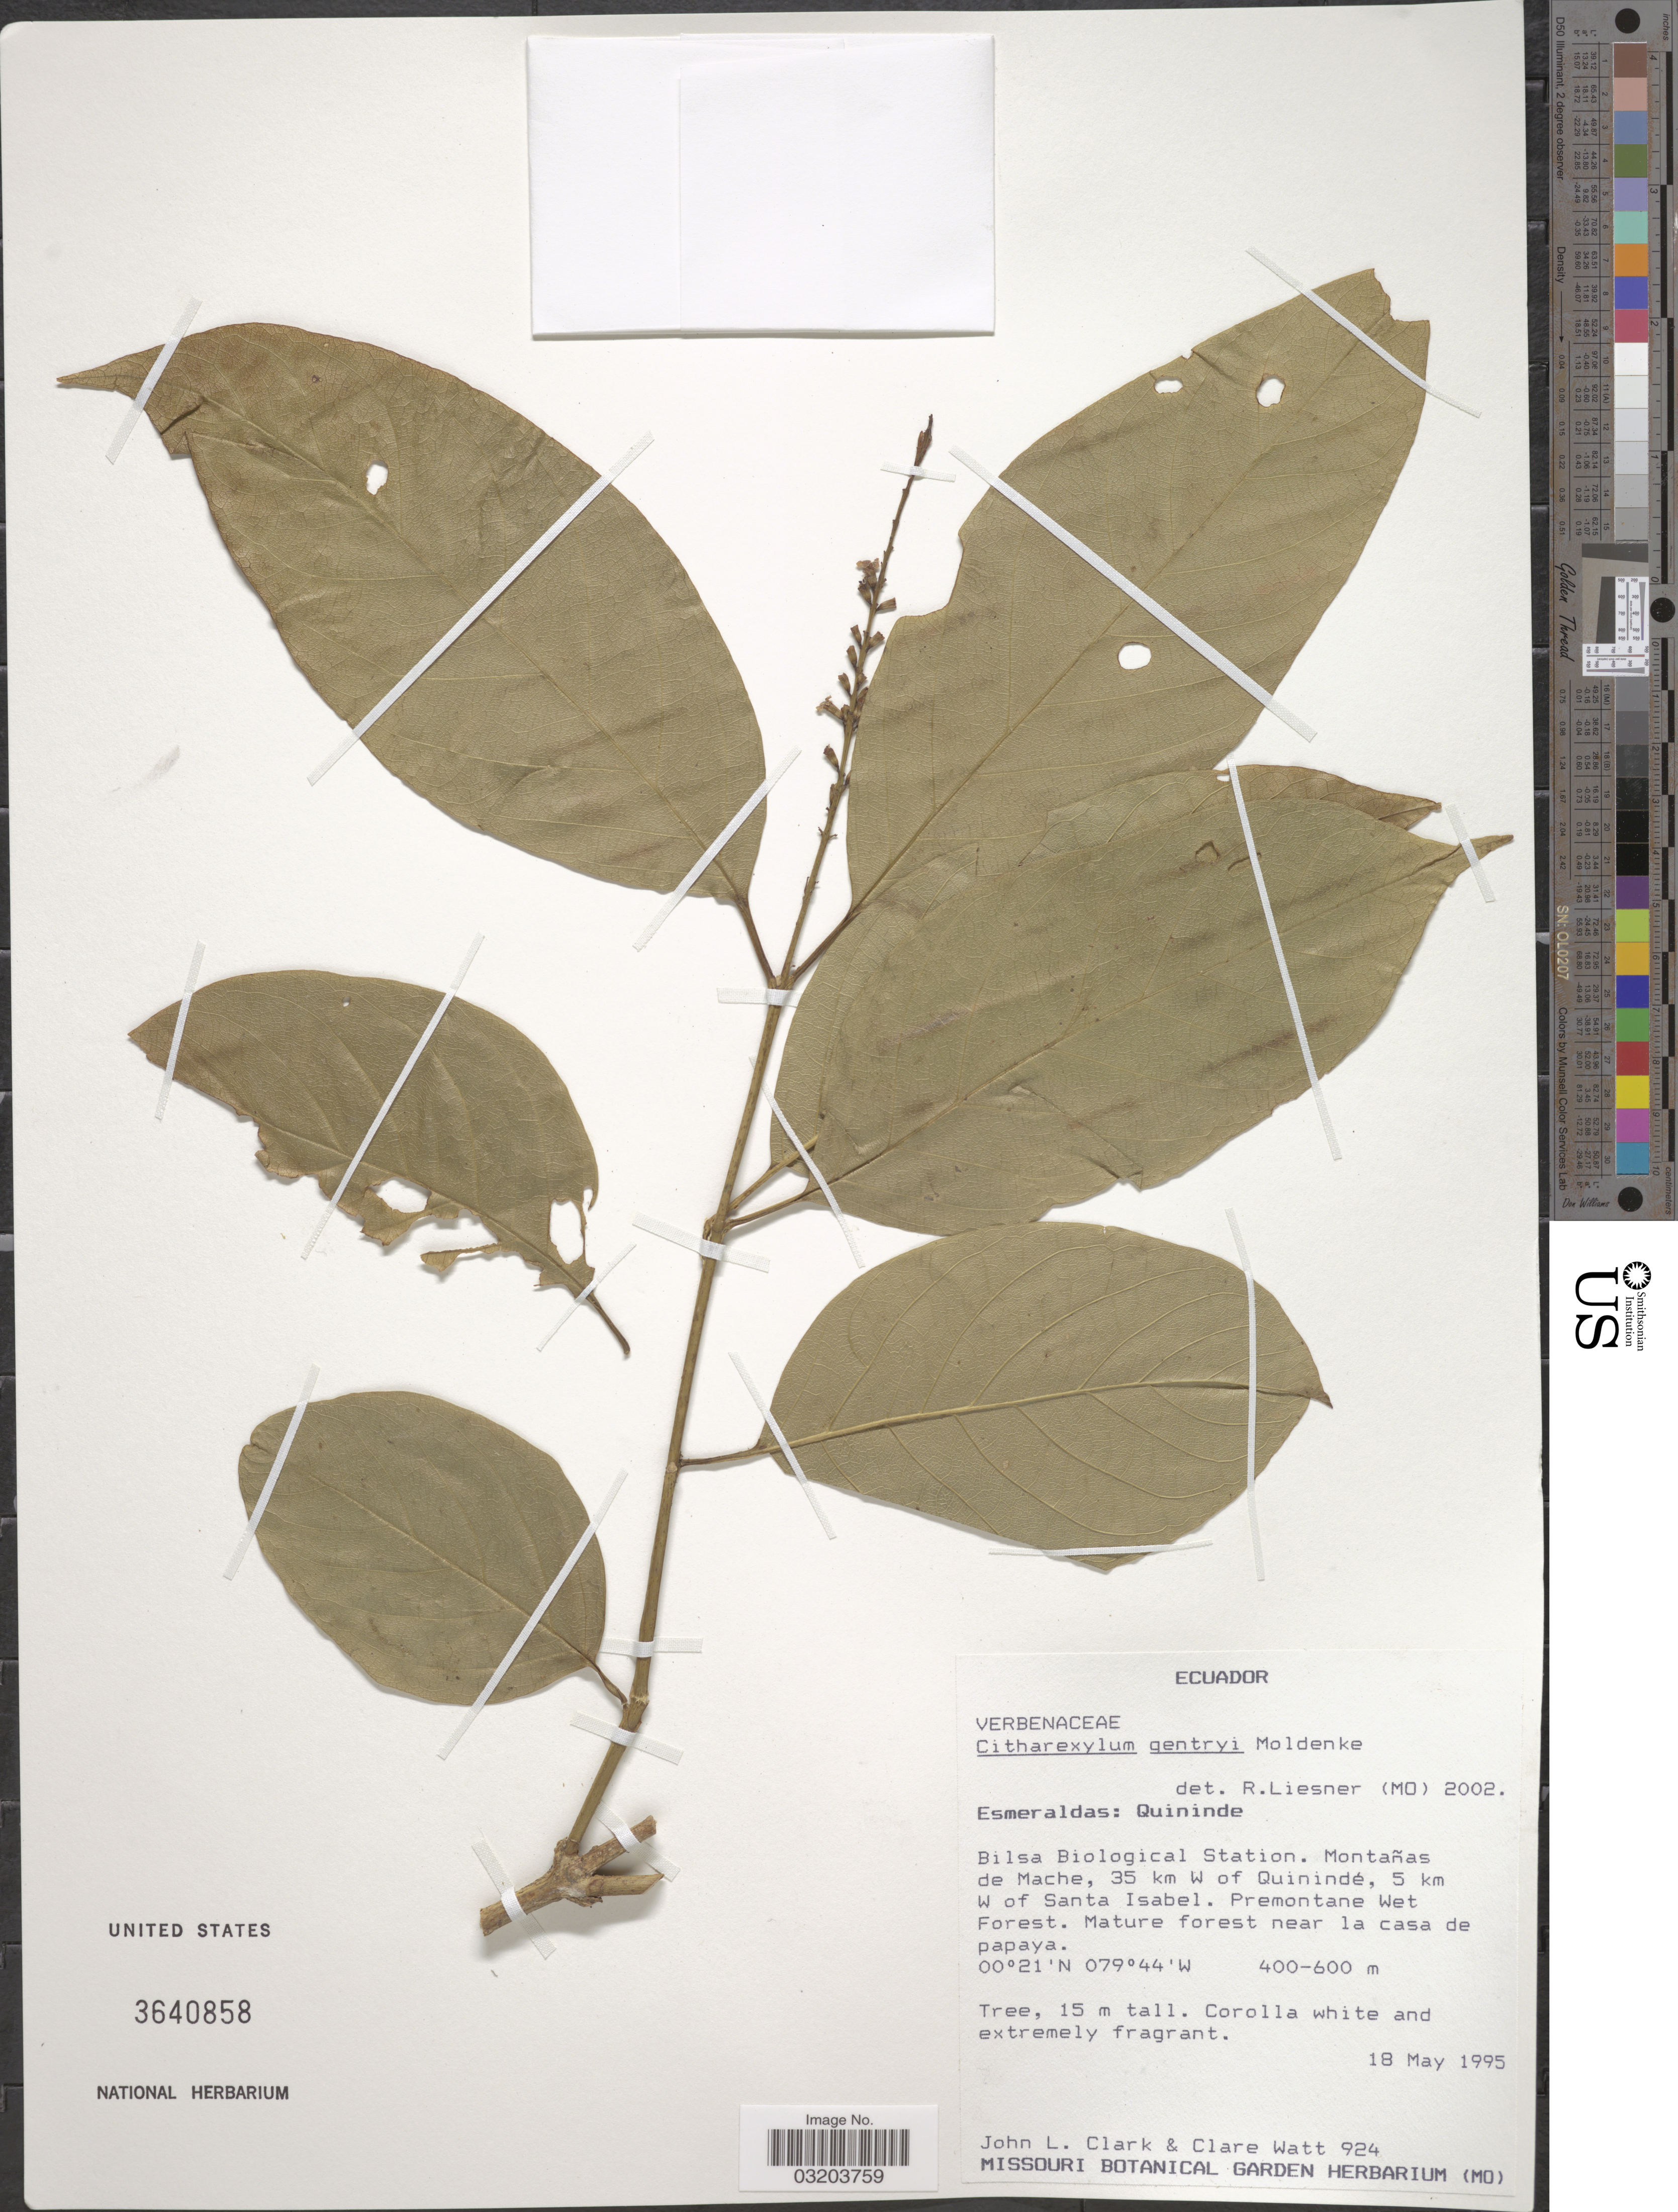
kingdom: Plantae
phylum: Tracheophyta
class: Magnoliopsida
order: Lamiales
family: Verbenaceae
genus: Citharexylum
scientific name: Citharexylum gentryi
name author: Moldenke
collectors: J. L. Clark & C. Watt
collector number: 924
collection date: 1995-05-18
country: Ecuador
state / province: Esmeraldas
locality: Quininde. Bilsa Biological Station. Montañas de Mache, 35 km W of Quinindé, 5 km W of Santa Isabel.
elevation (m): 400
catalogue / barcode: US 3640858